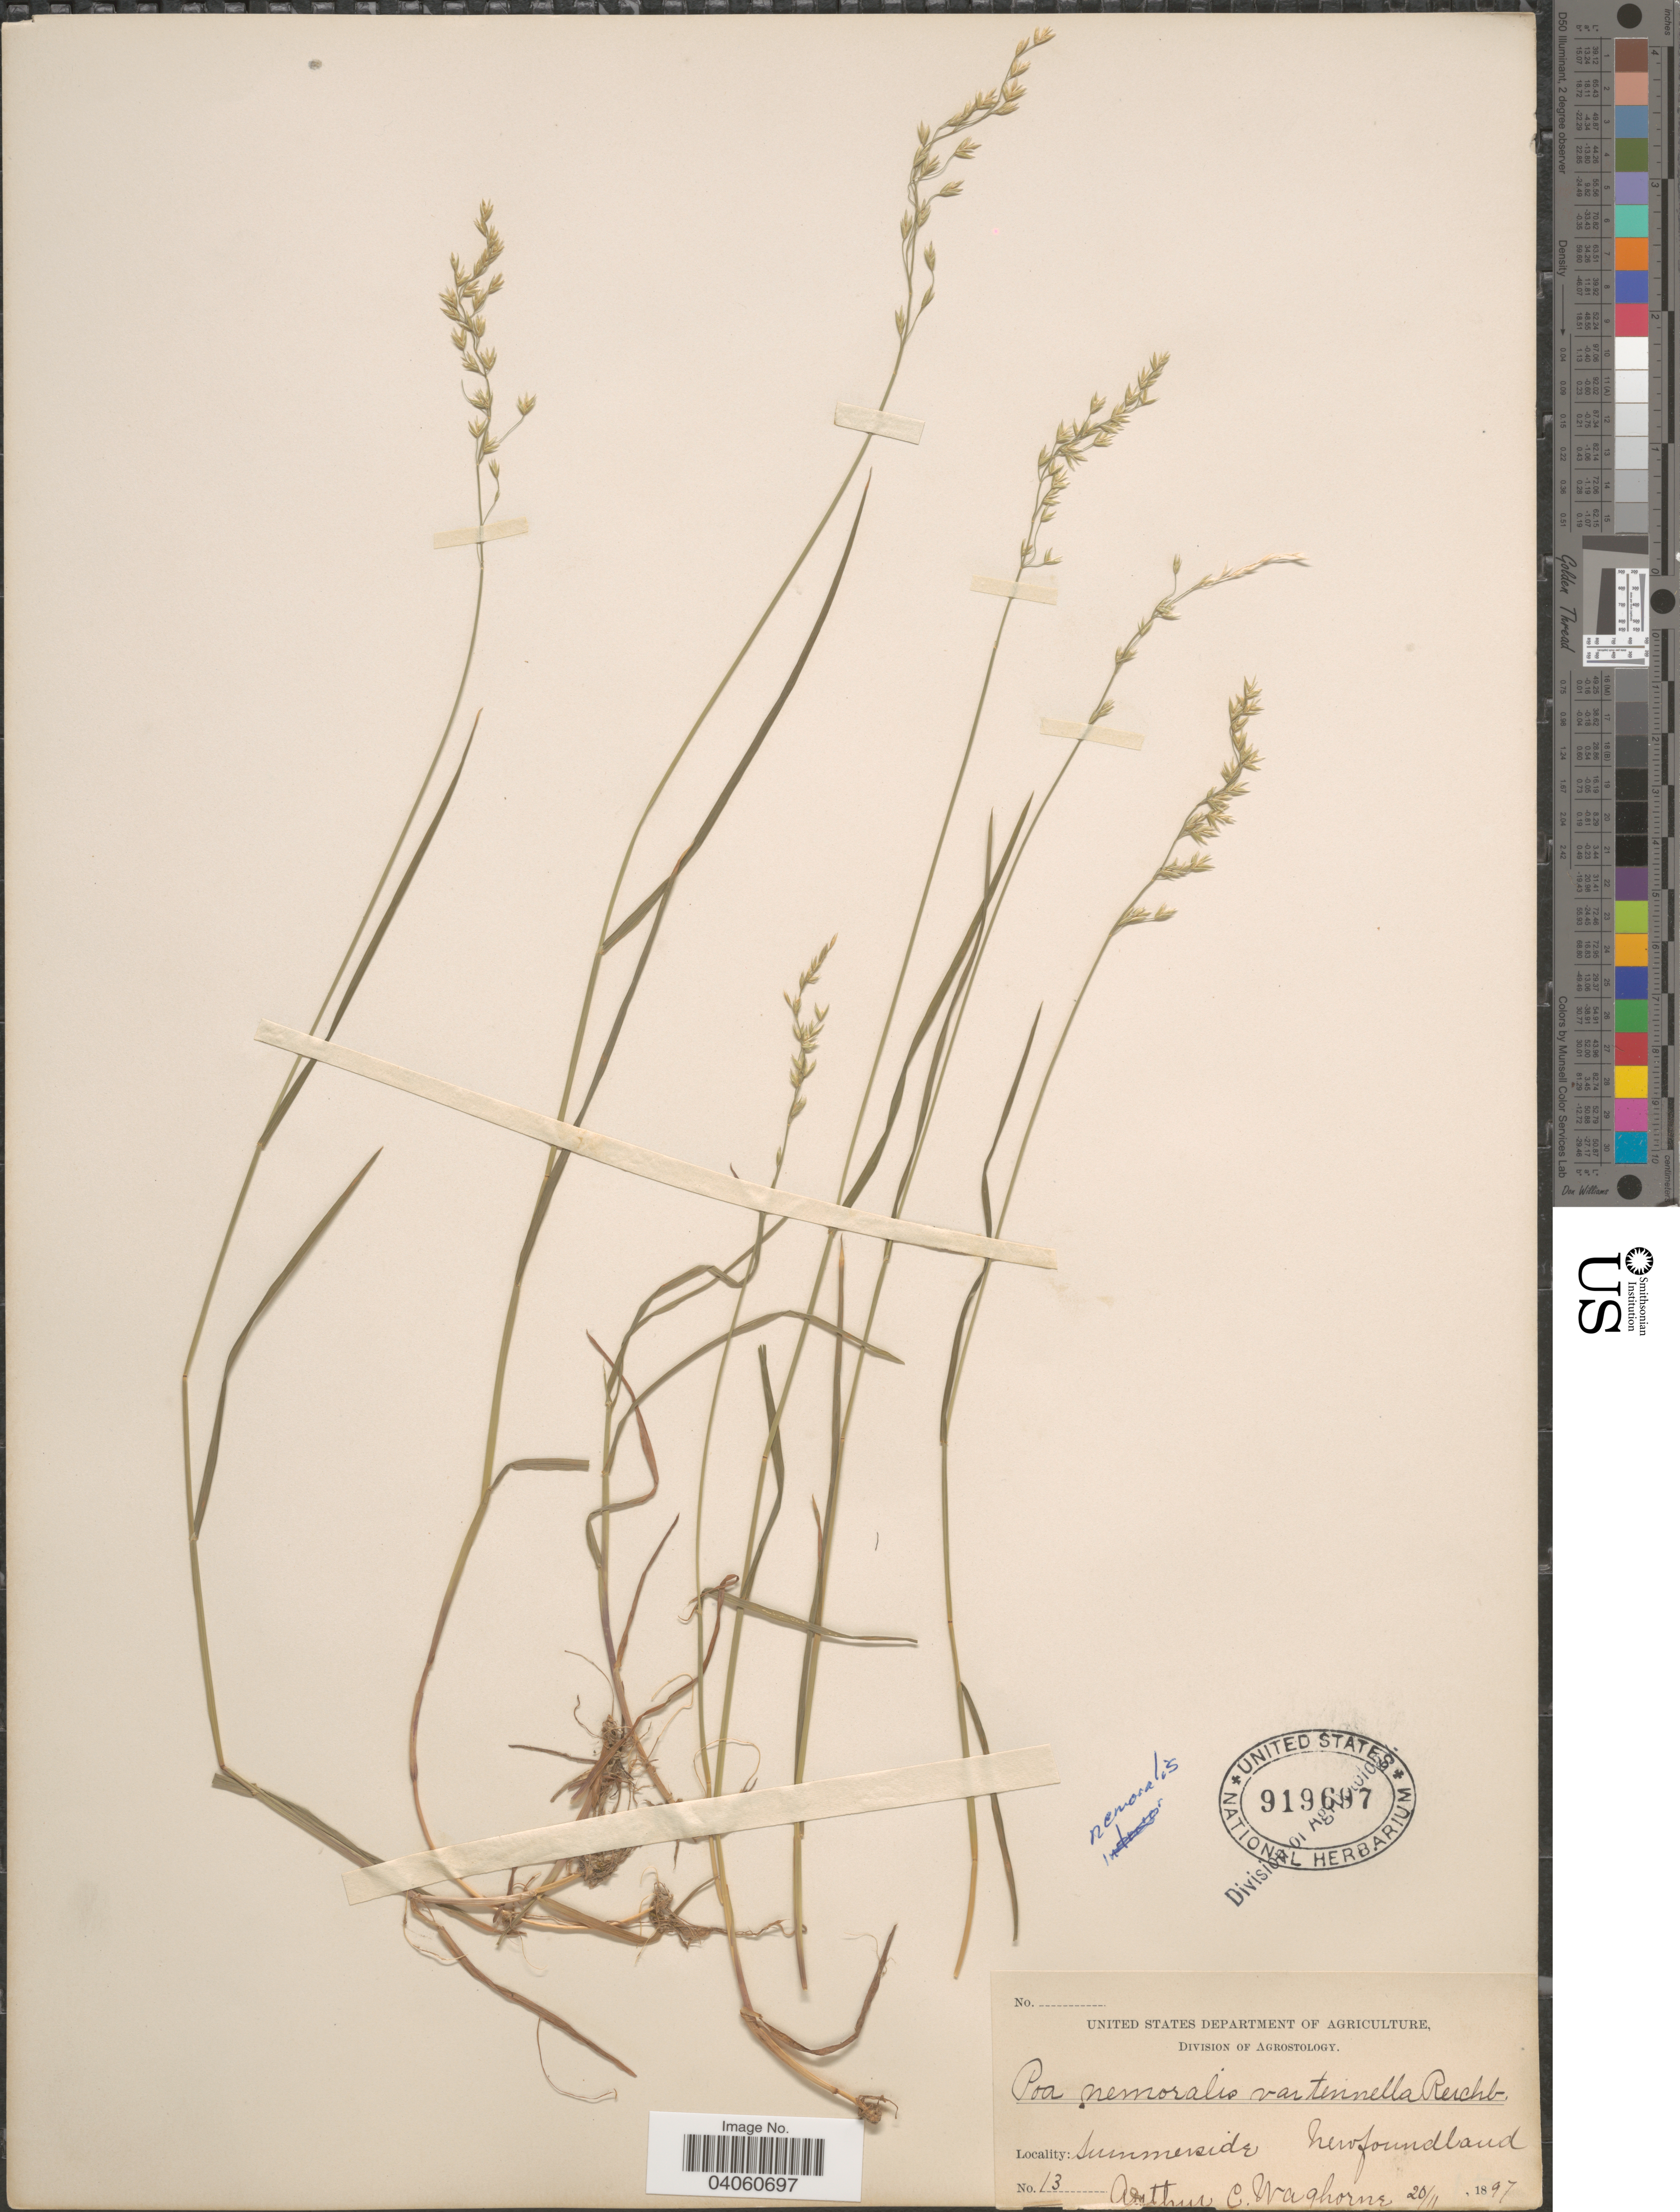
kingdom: Plantae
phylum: Tracheophyta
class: Liliopsida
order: Poales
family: Poaceae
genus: Poa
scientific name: Poa nemoralis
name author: L.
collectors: A. Waghorne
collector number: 13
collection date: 1897-11-20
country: Canada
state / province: Newfoundland and Labrador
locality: Summerside.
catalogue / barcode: US 919697